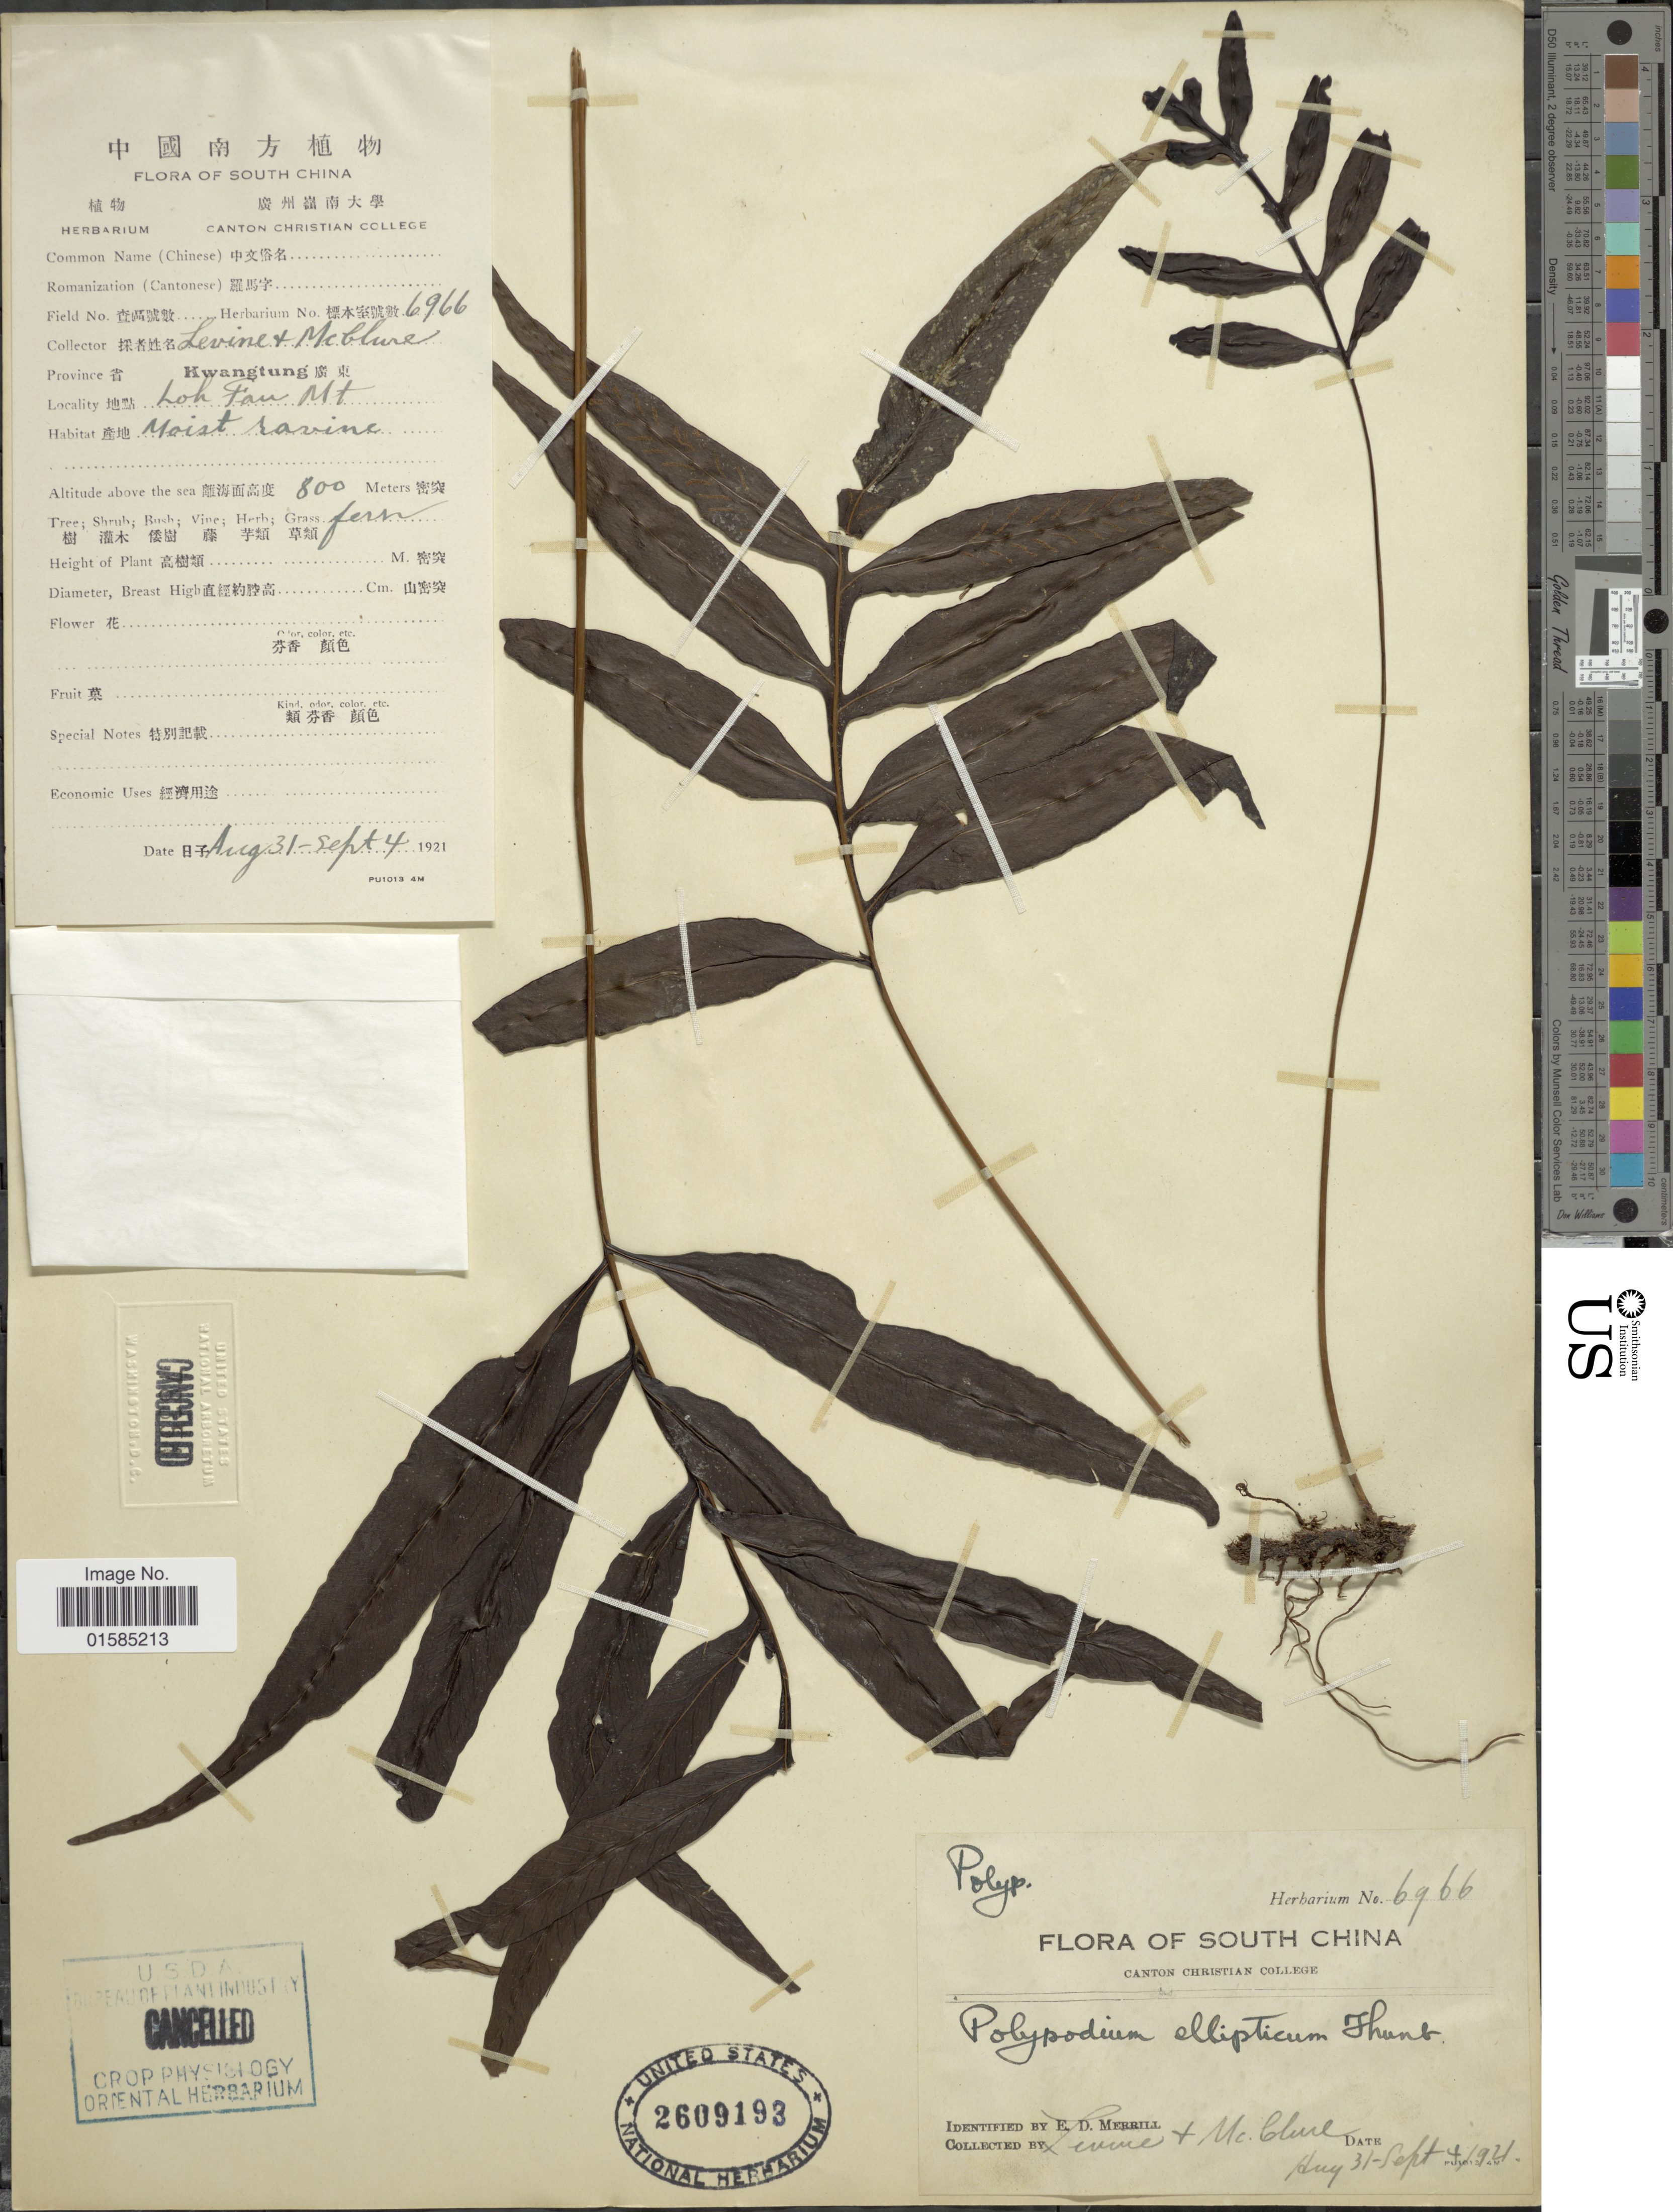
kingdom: Plantae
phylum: Tracheophyta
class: Polypodiopsida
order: Polypodiales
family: Polypodiaceae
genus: Leptochilus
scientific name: Leptochilus ellipticus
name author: (Thunb.) Noot.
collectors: -. Levine & McClure, --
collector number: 6966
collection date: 1921-08-31/1921-09-04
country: China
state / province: Guangdong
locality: South China, Canton Christian College.Loh Fau Mt.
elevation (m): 800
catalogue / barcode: US 2609193